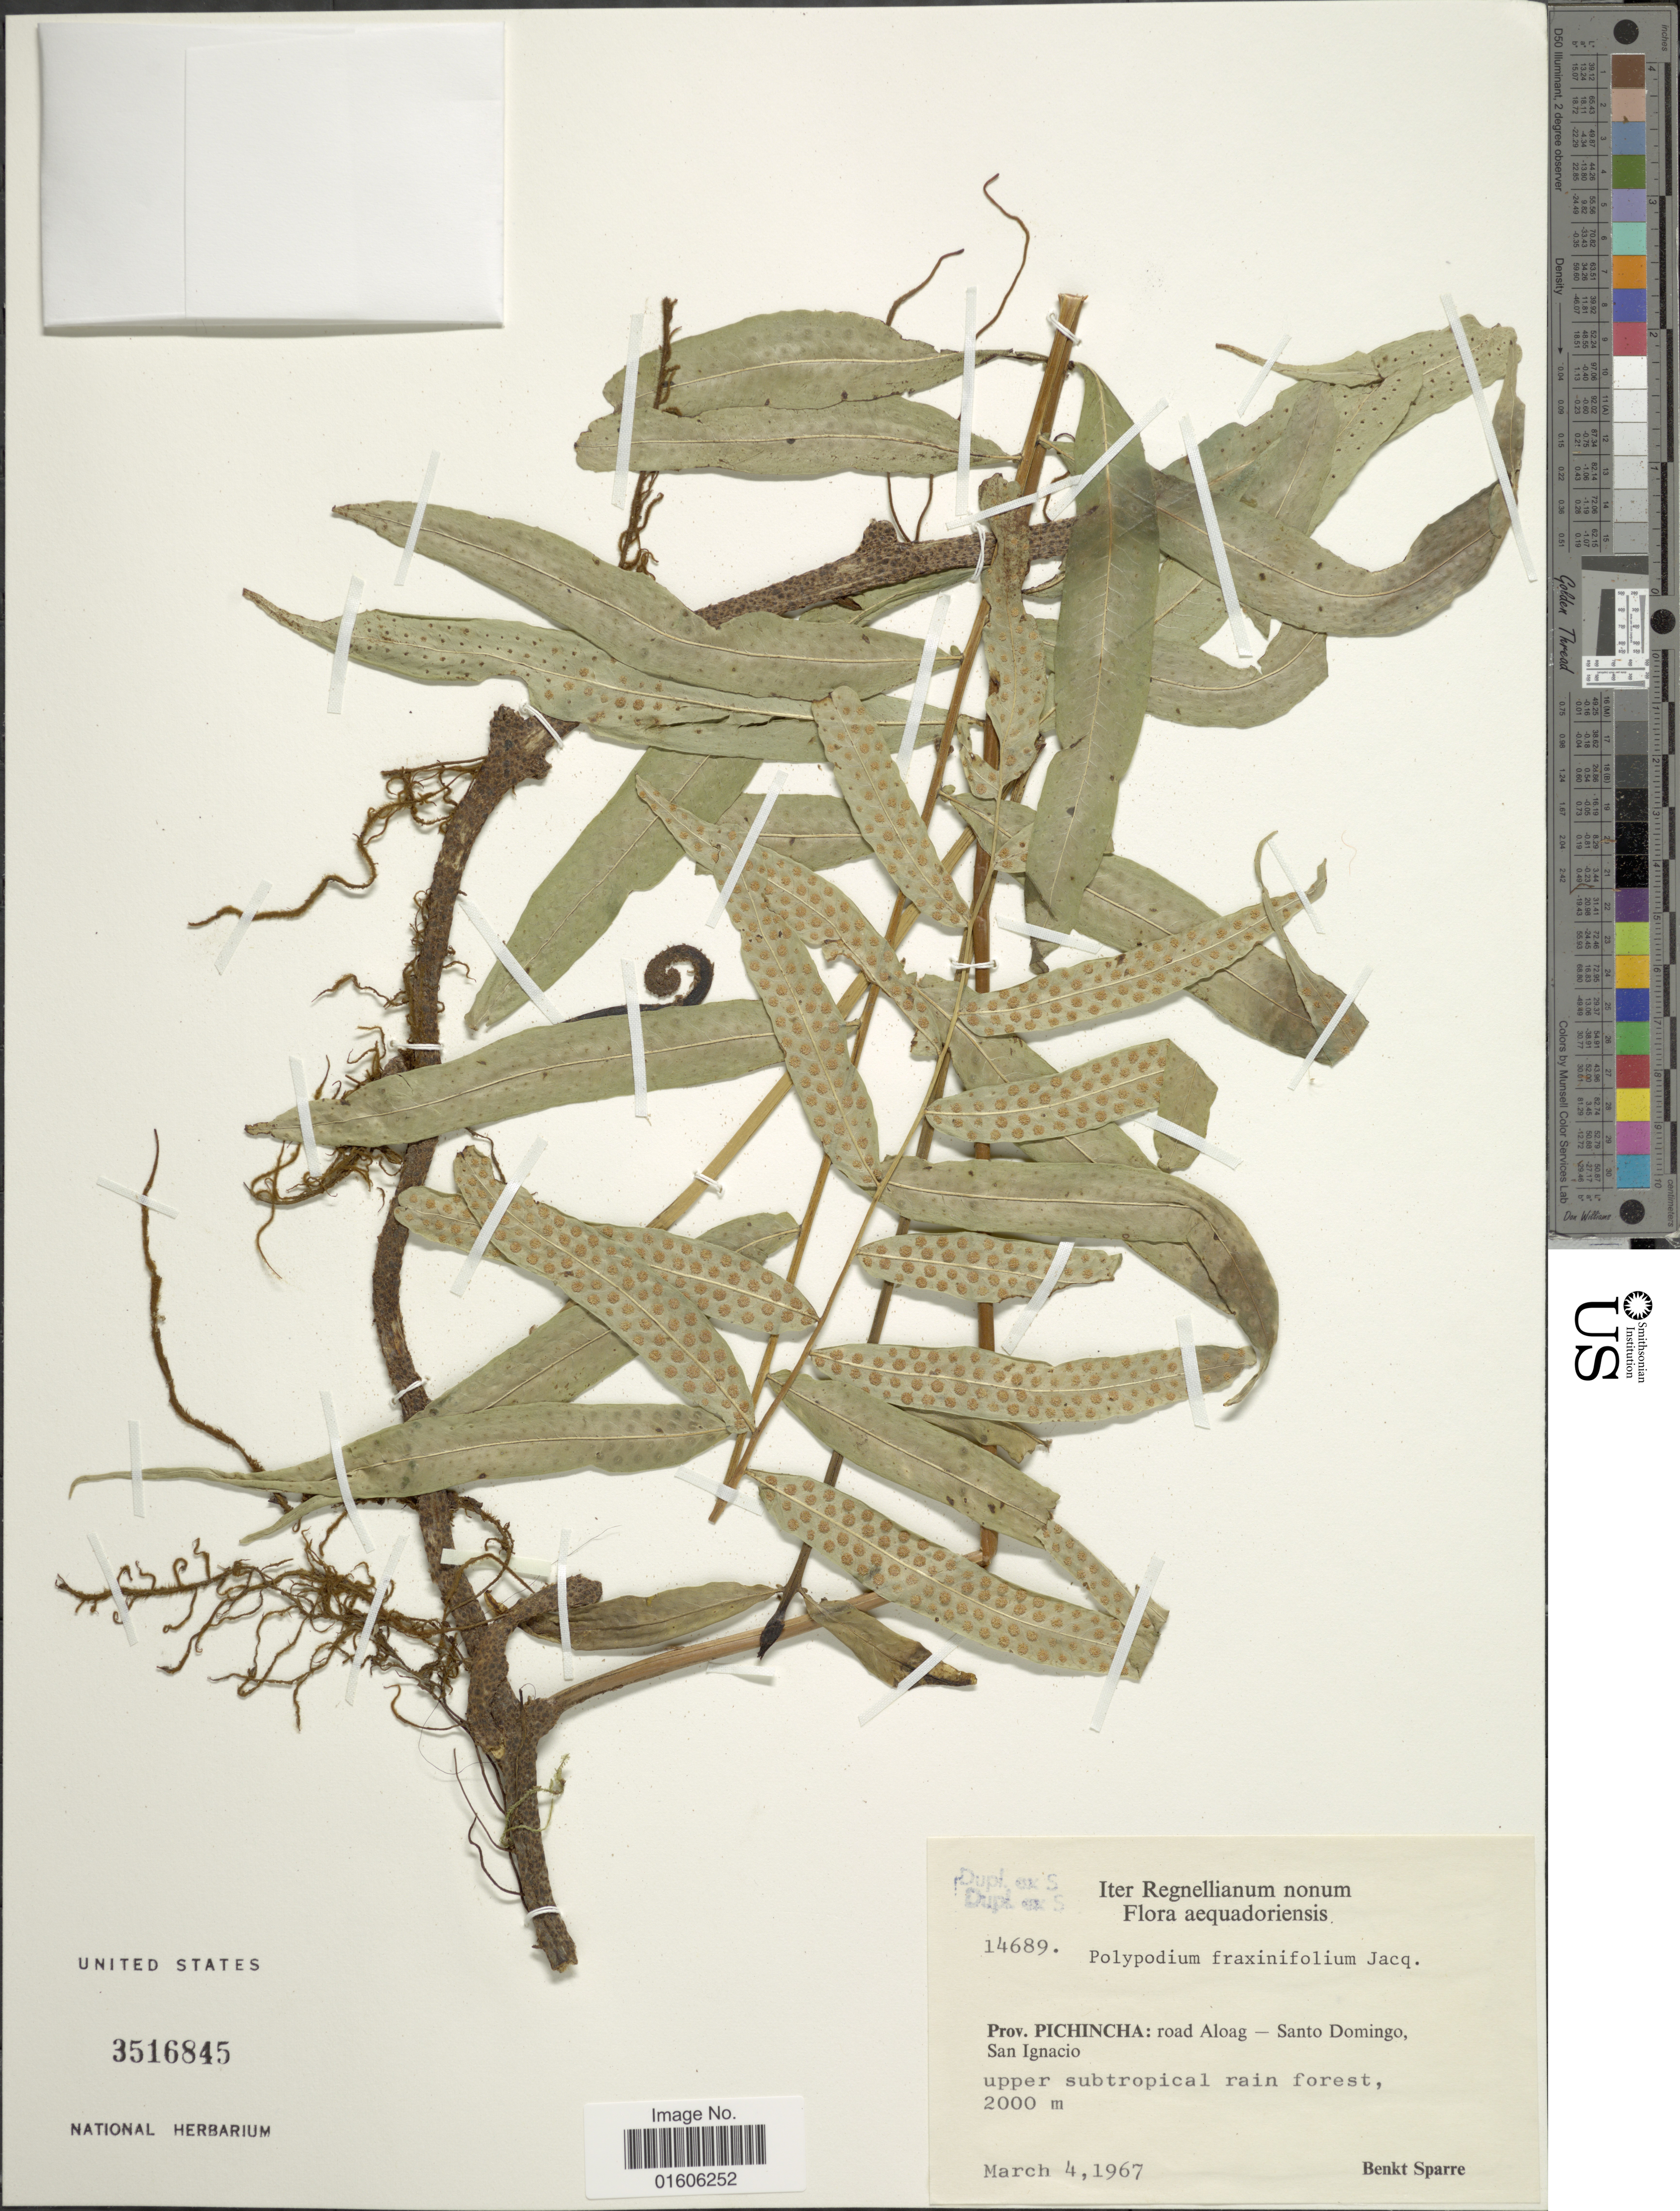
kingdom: Plantae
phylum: Tracheophyta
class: Polypodiopsida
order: Polypodiales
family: Polypodiaceae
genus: Serpocaulon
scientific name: Serpocaulon fraxinifolium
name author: (Jacq.) A.R. Sm.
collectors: B. Sparre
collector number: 14689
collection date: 1967-03-04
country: Ecuador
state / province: Pichincha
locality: Prov. Pichincha: road Aloag - Santo Domingo, San Ignacio.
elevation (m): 2000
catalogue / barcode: US 3516845